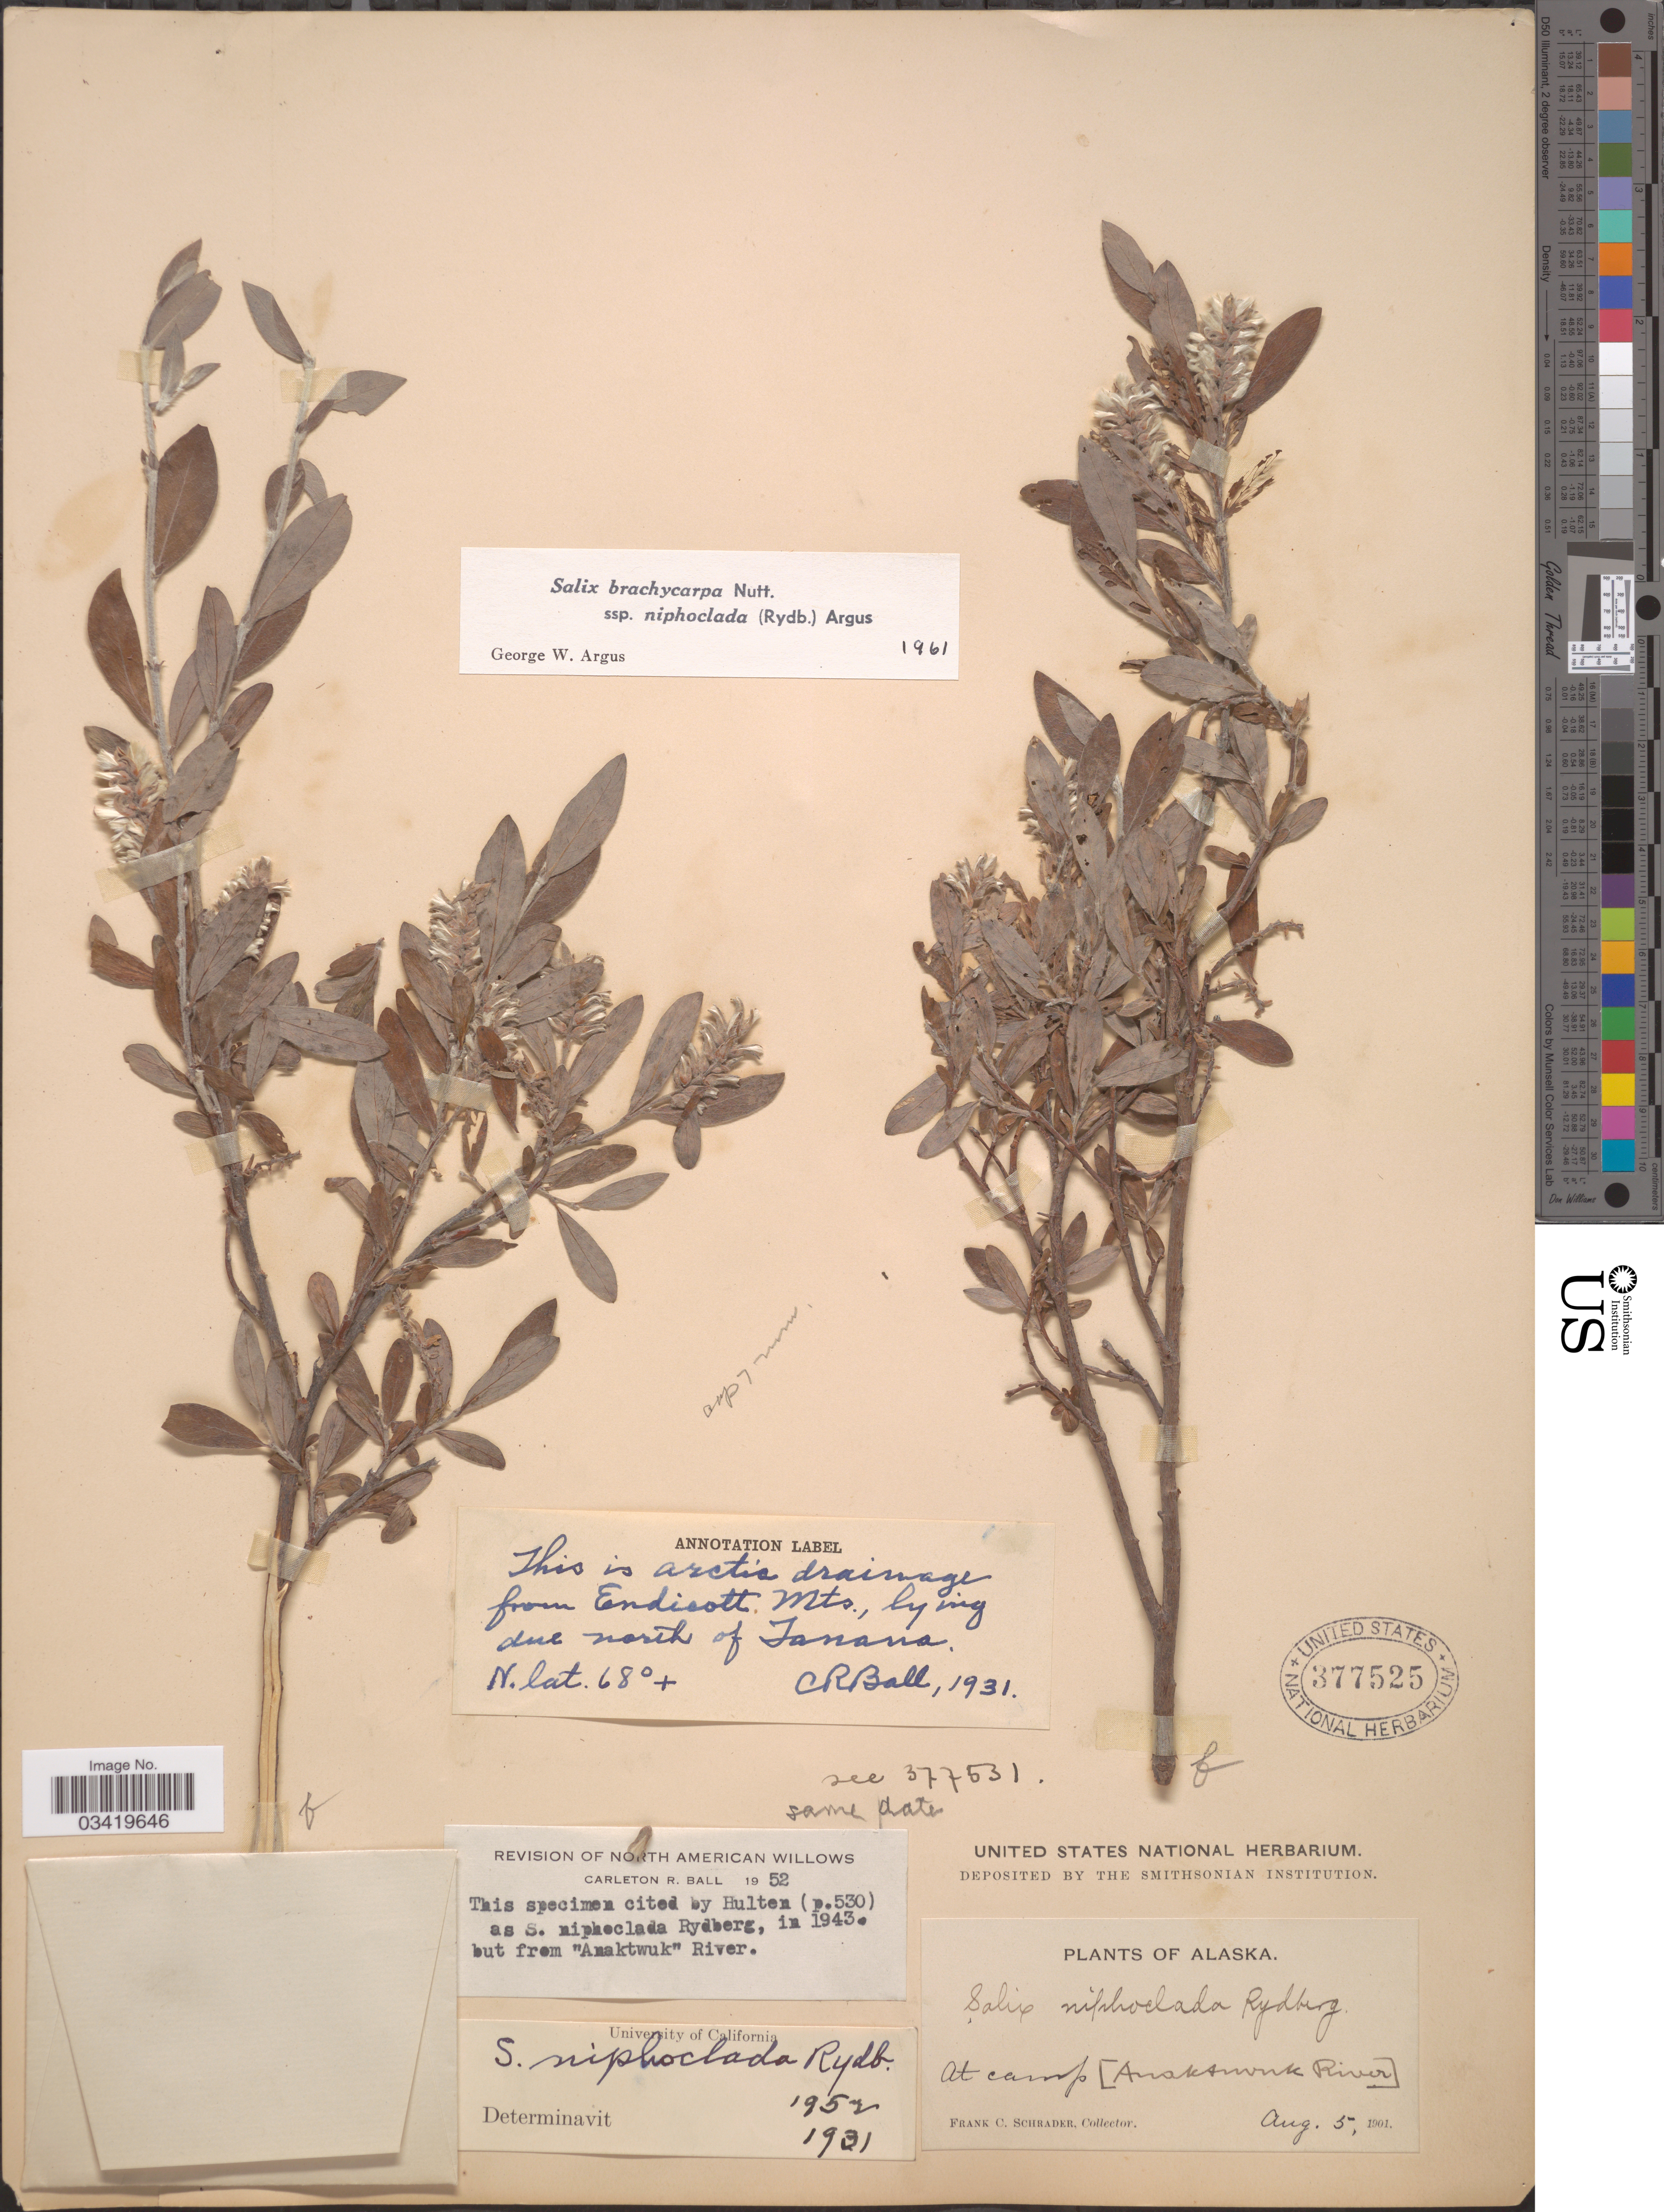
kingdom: Plantae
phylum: Tracheophyta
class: Magnoliopsida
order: Malpighiales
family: Salicaceae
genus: Salix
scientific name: Salix brachycarpa subsp. niphoclada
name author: (Rydb.) Argus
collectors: F. C. Schrader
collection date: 1901-08-05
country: United States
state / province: Alaska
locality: At camp (Ansktoobah River).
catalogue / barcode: US 377525